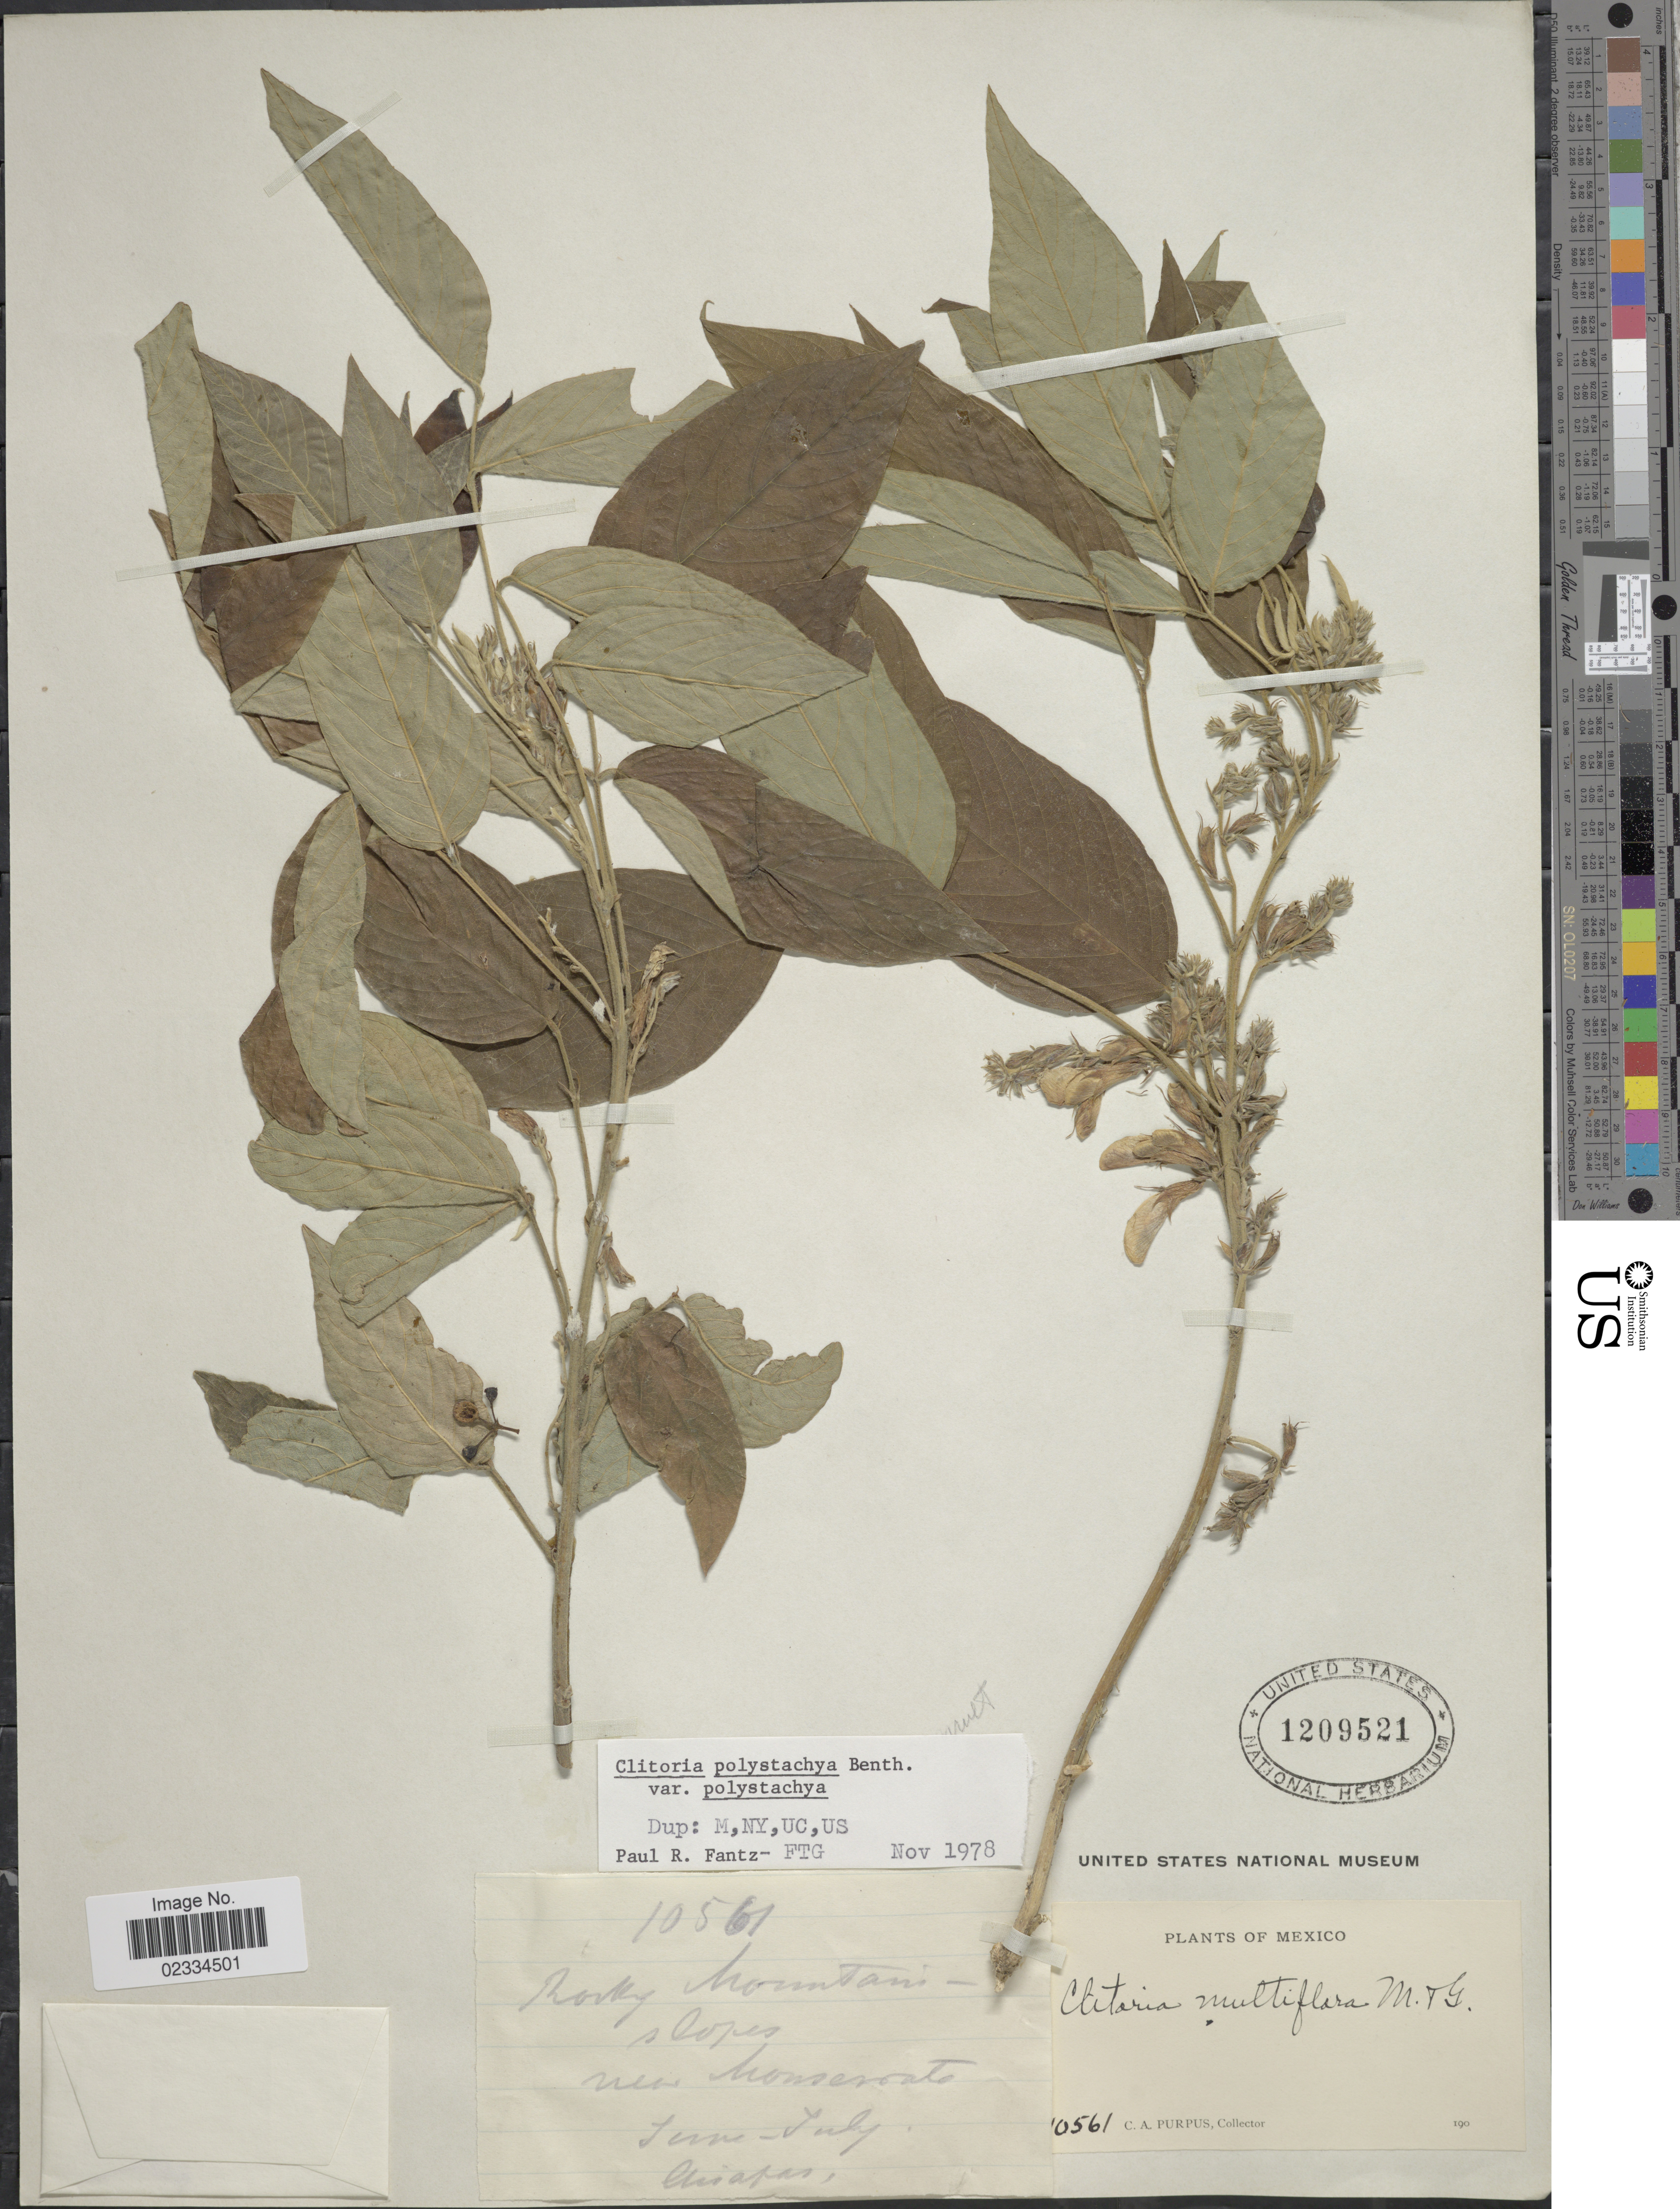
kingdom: Plantae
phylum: Tracheophyta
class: Magnoliopsida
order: Fabales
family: Fabaceae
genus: Clitoria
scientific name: Clitoria polystachya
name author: Benth.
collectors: C. A. Purpus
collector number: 10561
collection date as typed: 190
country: Mexico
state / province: Chiapas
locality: Rocky Mountain slopes, near Monserrate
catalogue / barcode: US 1209521